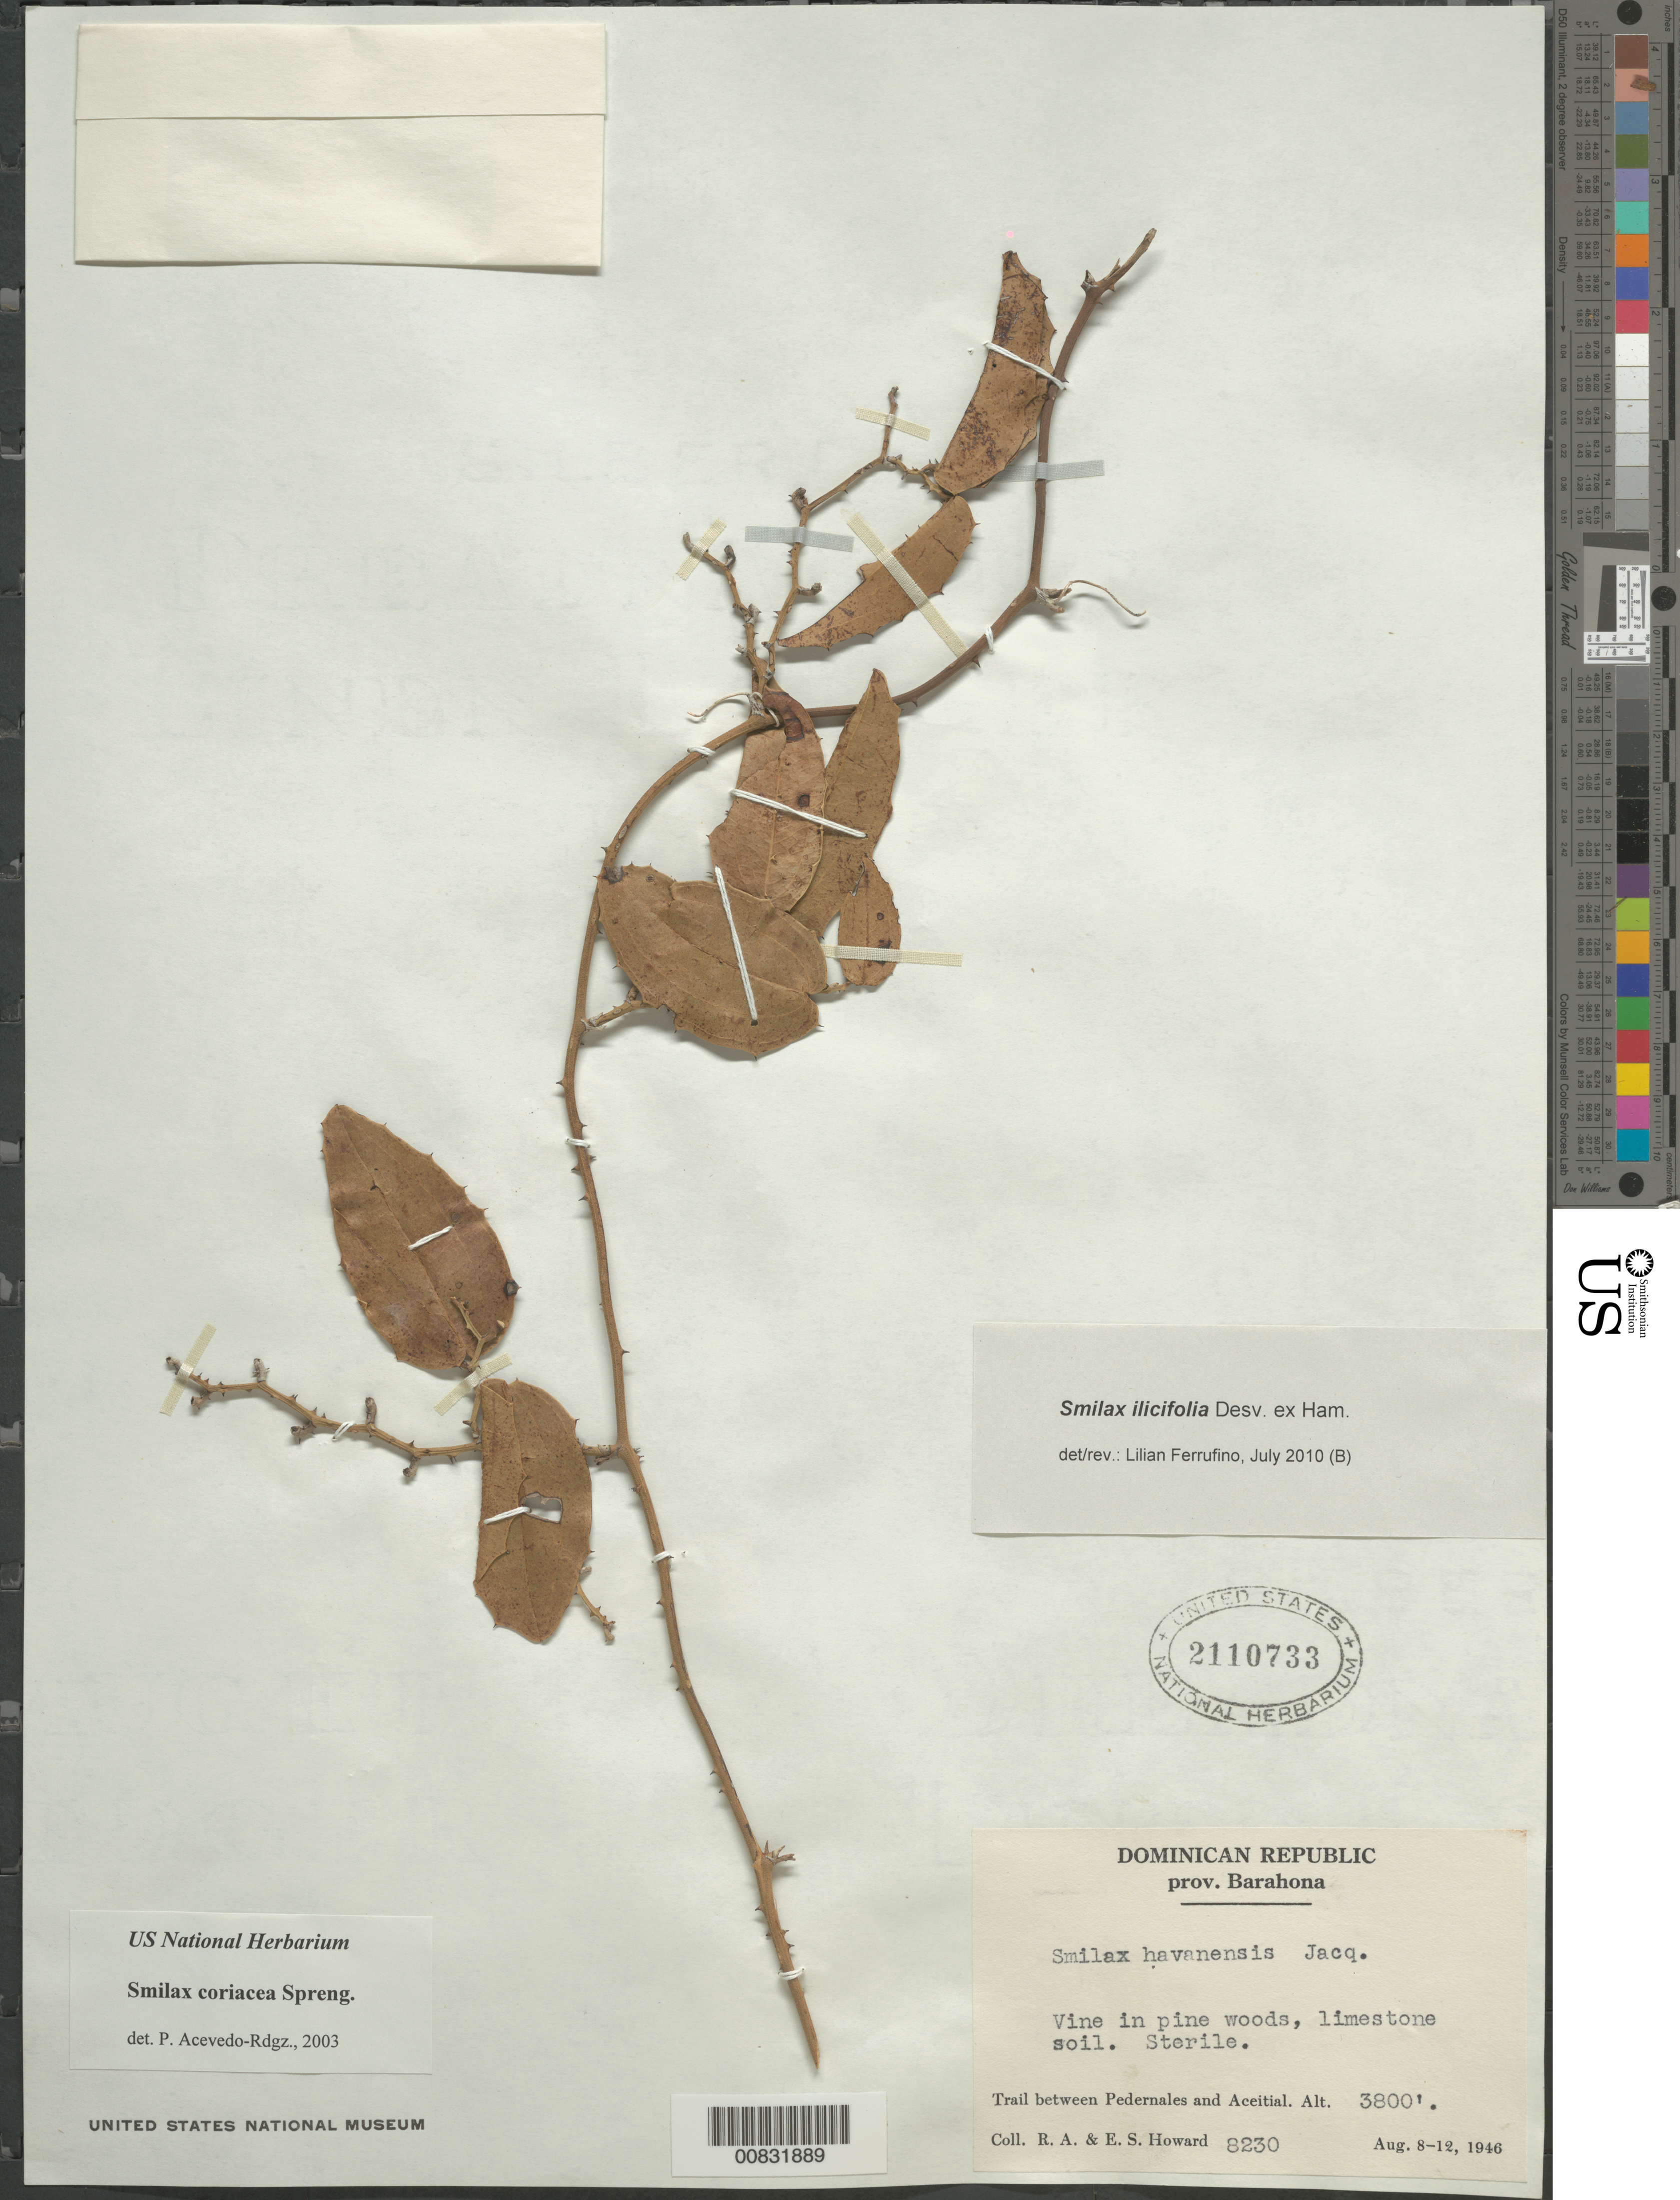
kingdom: Plantae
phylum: Tracheophyta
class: Liliopsida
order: Liliales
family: Smilacaceae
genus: Smilax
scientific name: Smilax ilicifolia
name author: Desv. ex Ham.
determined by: Ferrufino, L., (USJ), Herbario Universidad de Costa Rica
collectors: R. A. Howard & E. S. Howard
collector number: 8230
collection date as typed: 08 Aug 1946 to 12 Aug 1946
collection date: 1946-08-08/1946-08-12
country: Dominican Republic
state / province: Barahona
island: Hispaniola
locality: Trail between Pedernales and Aceitial.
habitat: Vine in pine woods, limestone soil.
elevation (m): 1158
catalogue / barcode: US 2110733